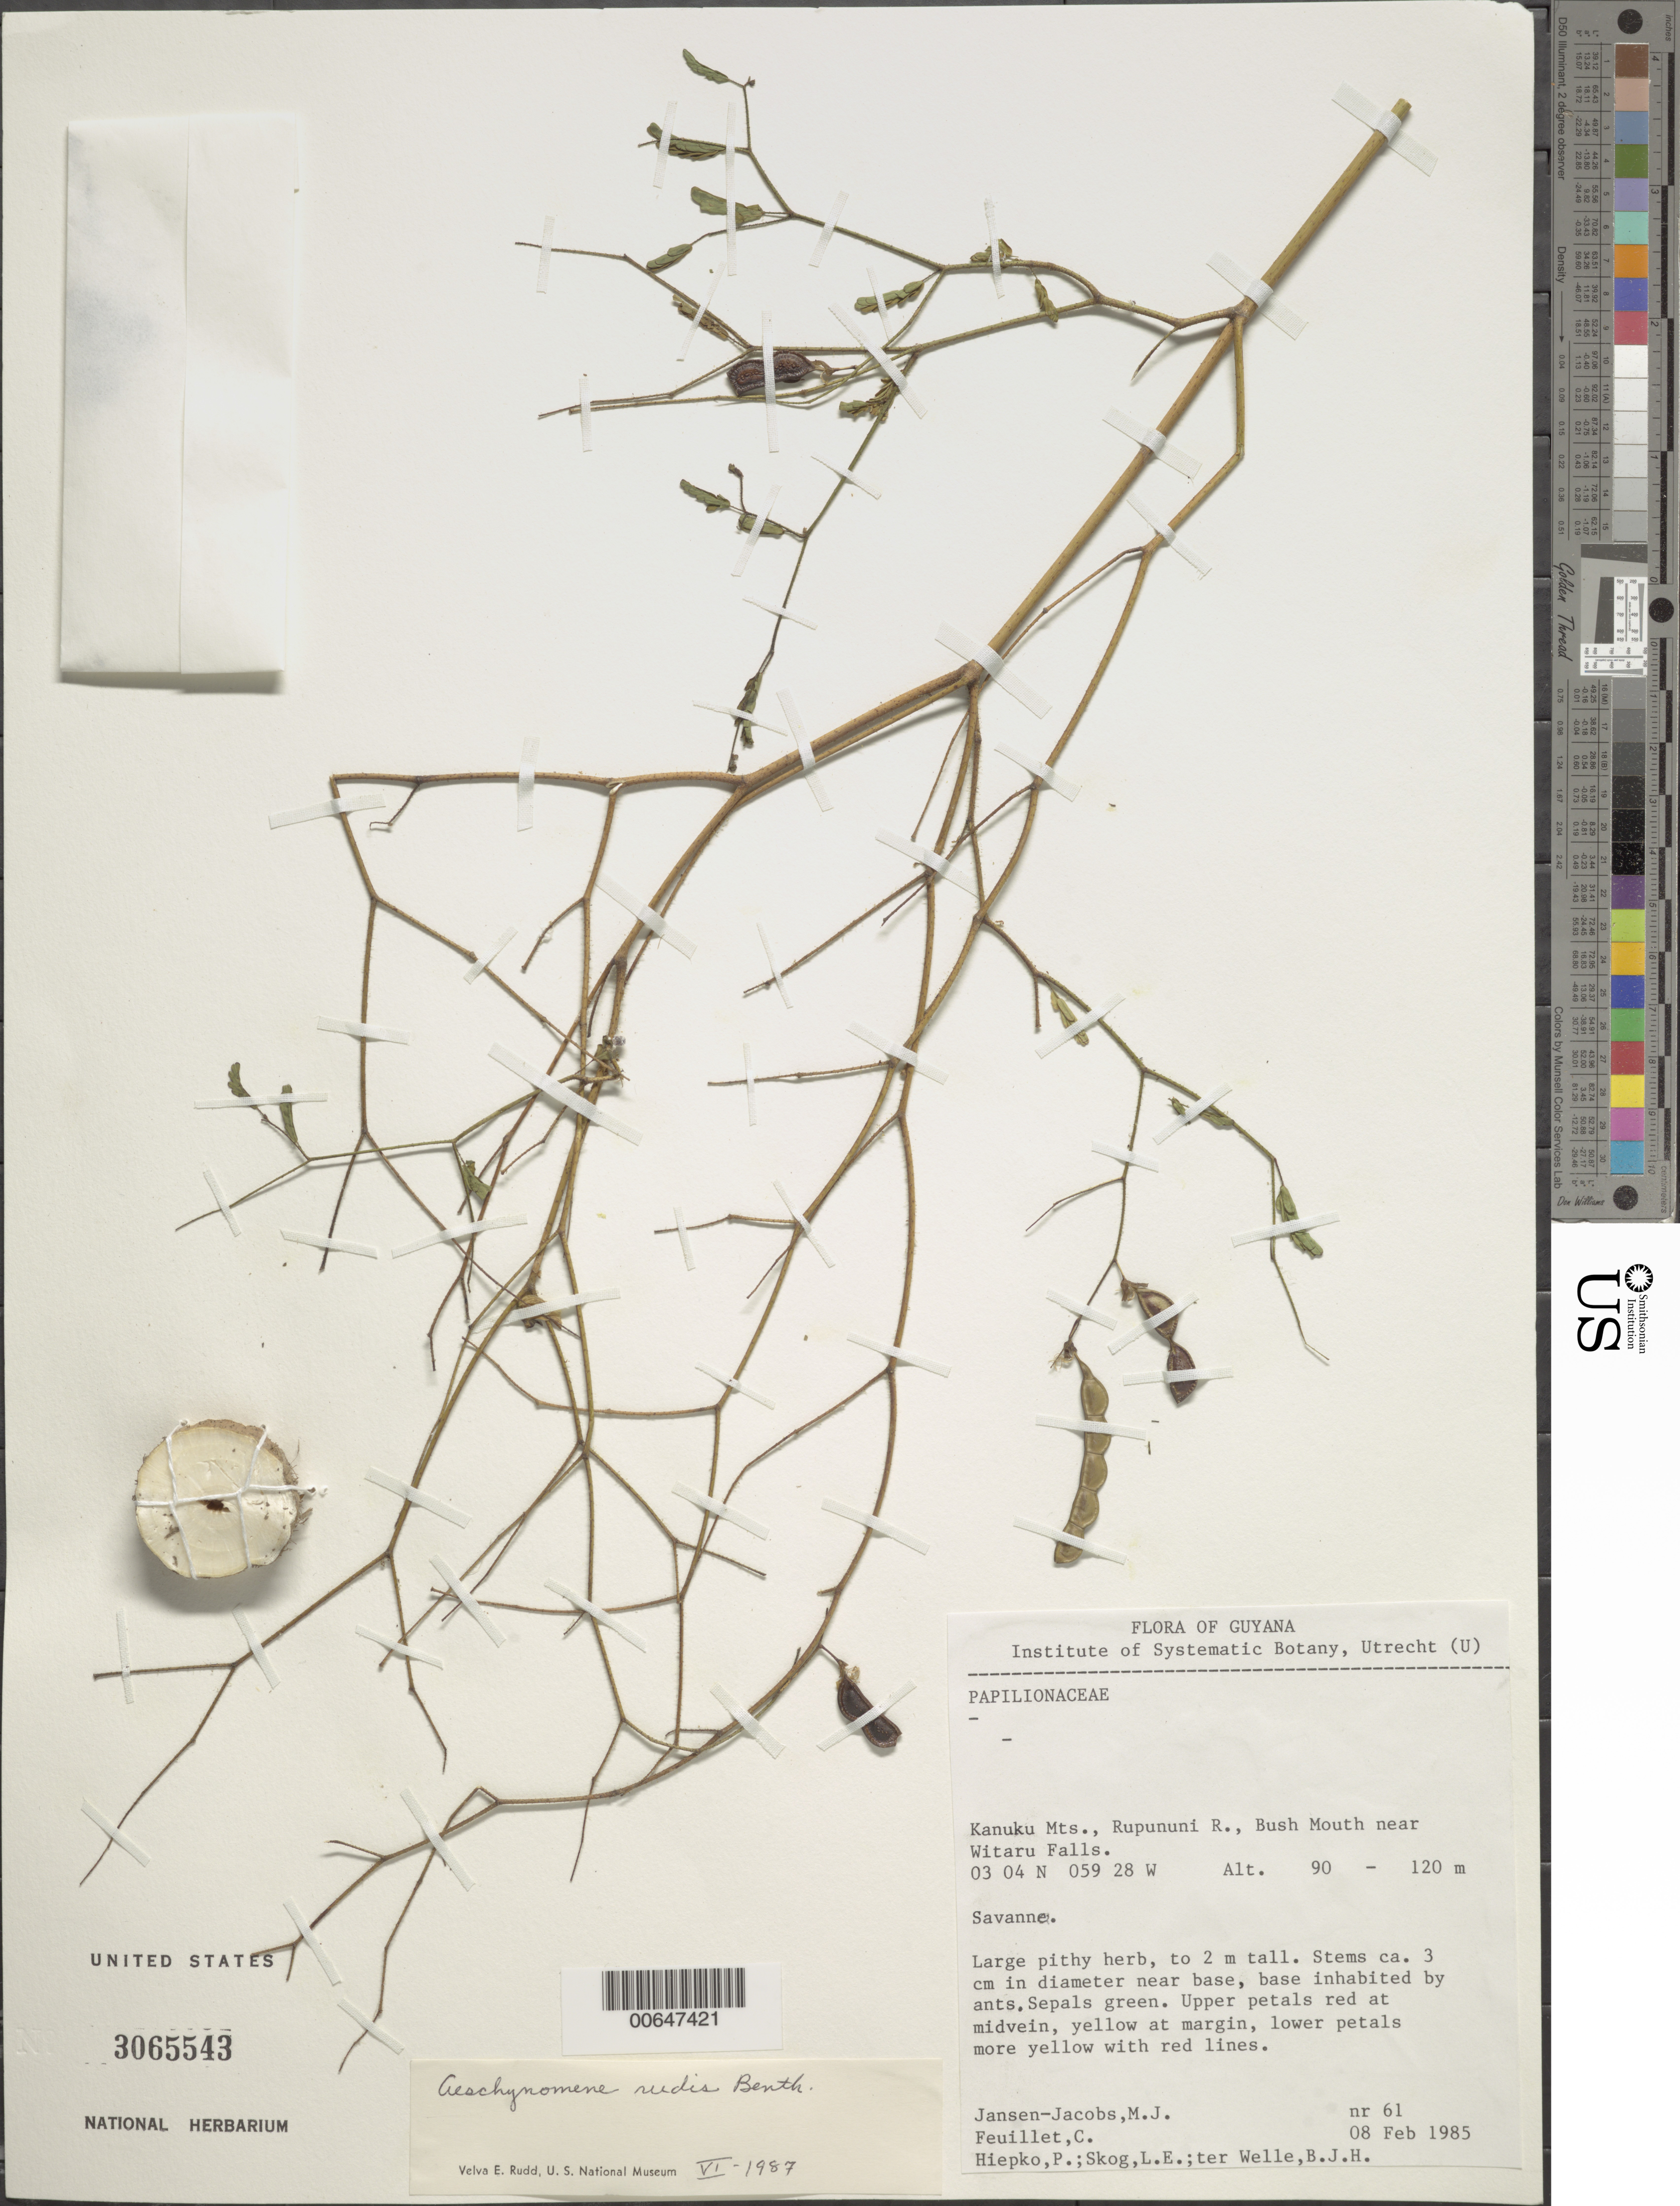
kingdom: Plantae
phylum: Tracheophyta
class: Magnoliopsida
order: Fabales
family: Fabaceae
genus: Aeschynomene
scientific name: Aeschynomene rudis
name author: Benth.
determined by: Rudd, V. E.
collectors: M. J. Jansen-Jacobs, C. Feuillet, P. H. Hiepko, L. E. Skog & B. Welle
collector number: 61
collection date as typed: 8-Feb-85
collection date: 1985-02-08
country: Guyana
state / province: U. Takutu-U. Essequibo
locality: Kanuku Mts., Rupununi R., Bush Mouth near Witaru Falls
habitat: Savanna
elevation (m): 90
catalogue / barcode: US 3065543